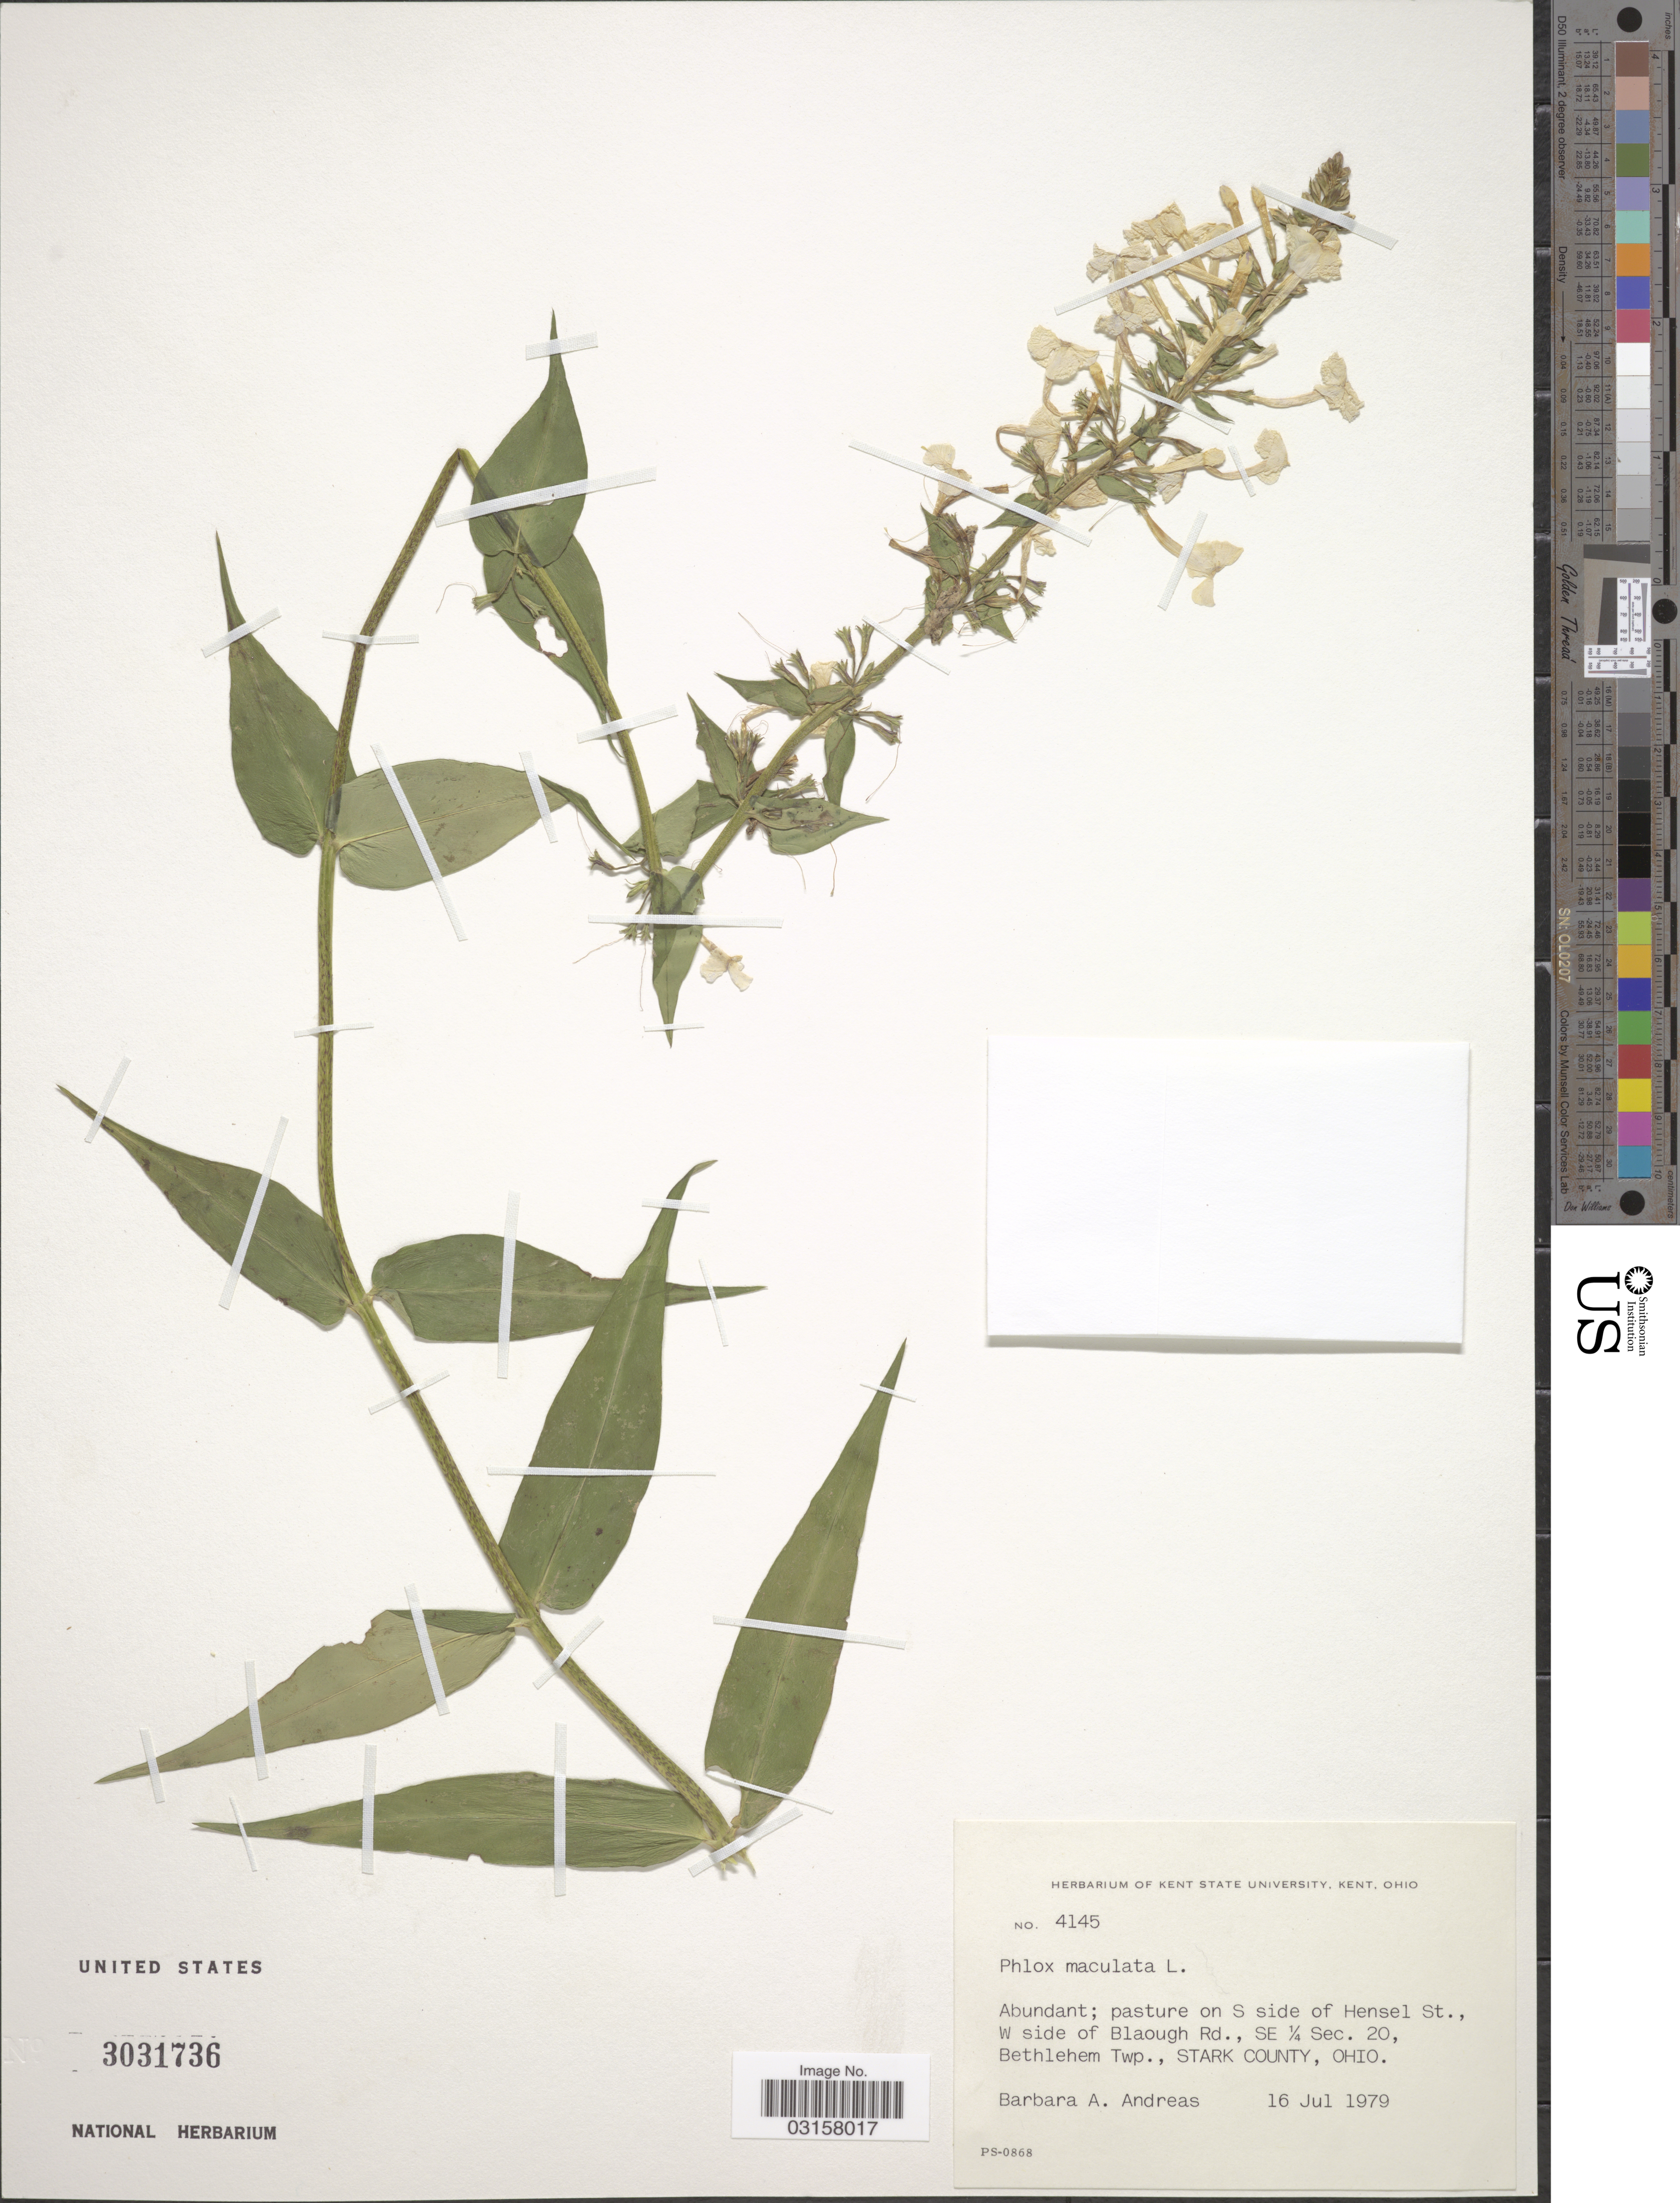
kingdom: Plantae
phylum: Tracheophyta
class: Magnoliopsida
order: Ericales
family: Polemoniaceae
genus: Phlox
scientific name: Phlox maculata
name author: L.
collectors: B. A. Andreas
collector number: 4145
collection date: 1979-07-16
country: United States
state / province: Ohio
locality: Pasture on S side of Hensel St., W side of Blaough Rd., SE ¼ Sec. 20, Bethlehem Twp., Stark County.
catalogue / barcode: US 3031736